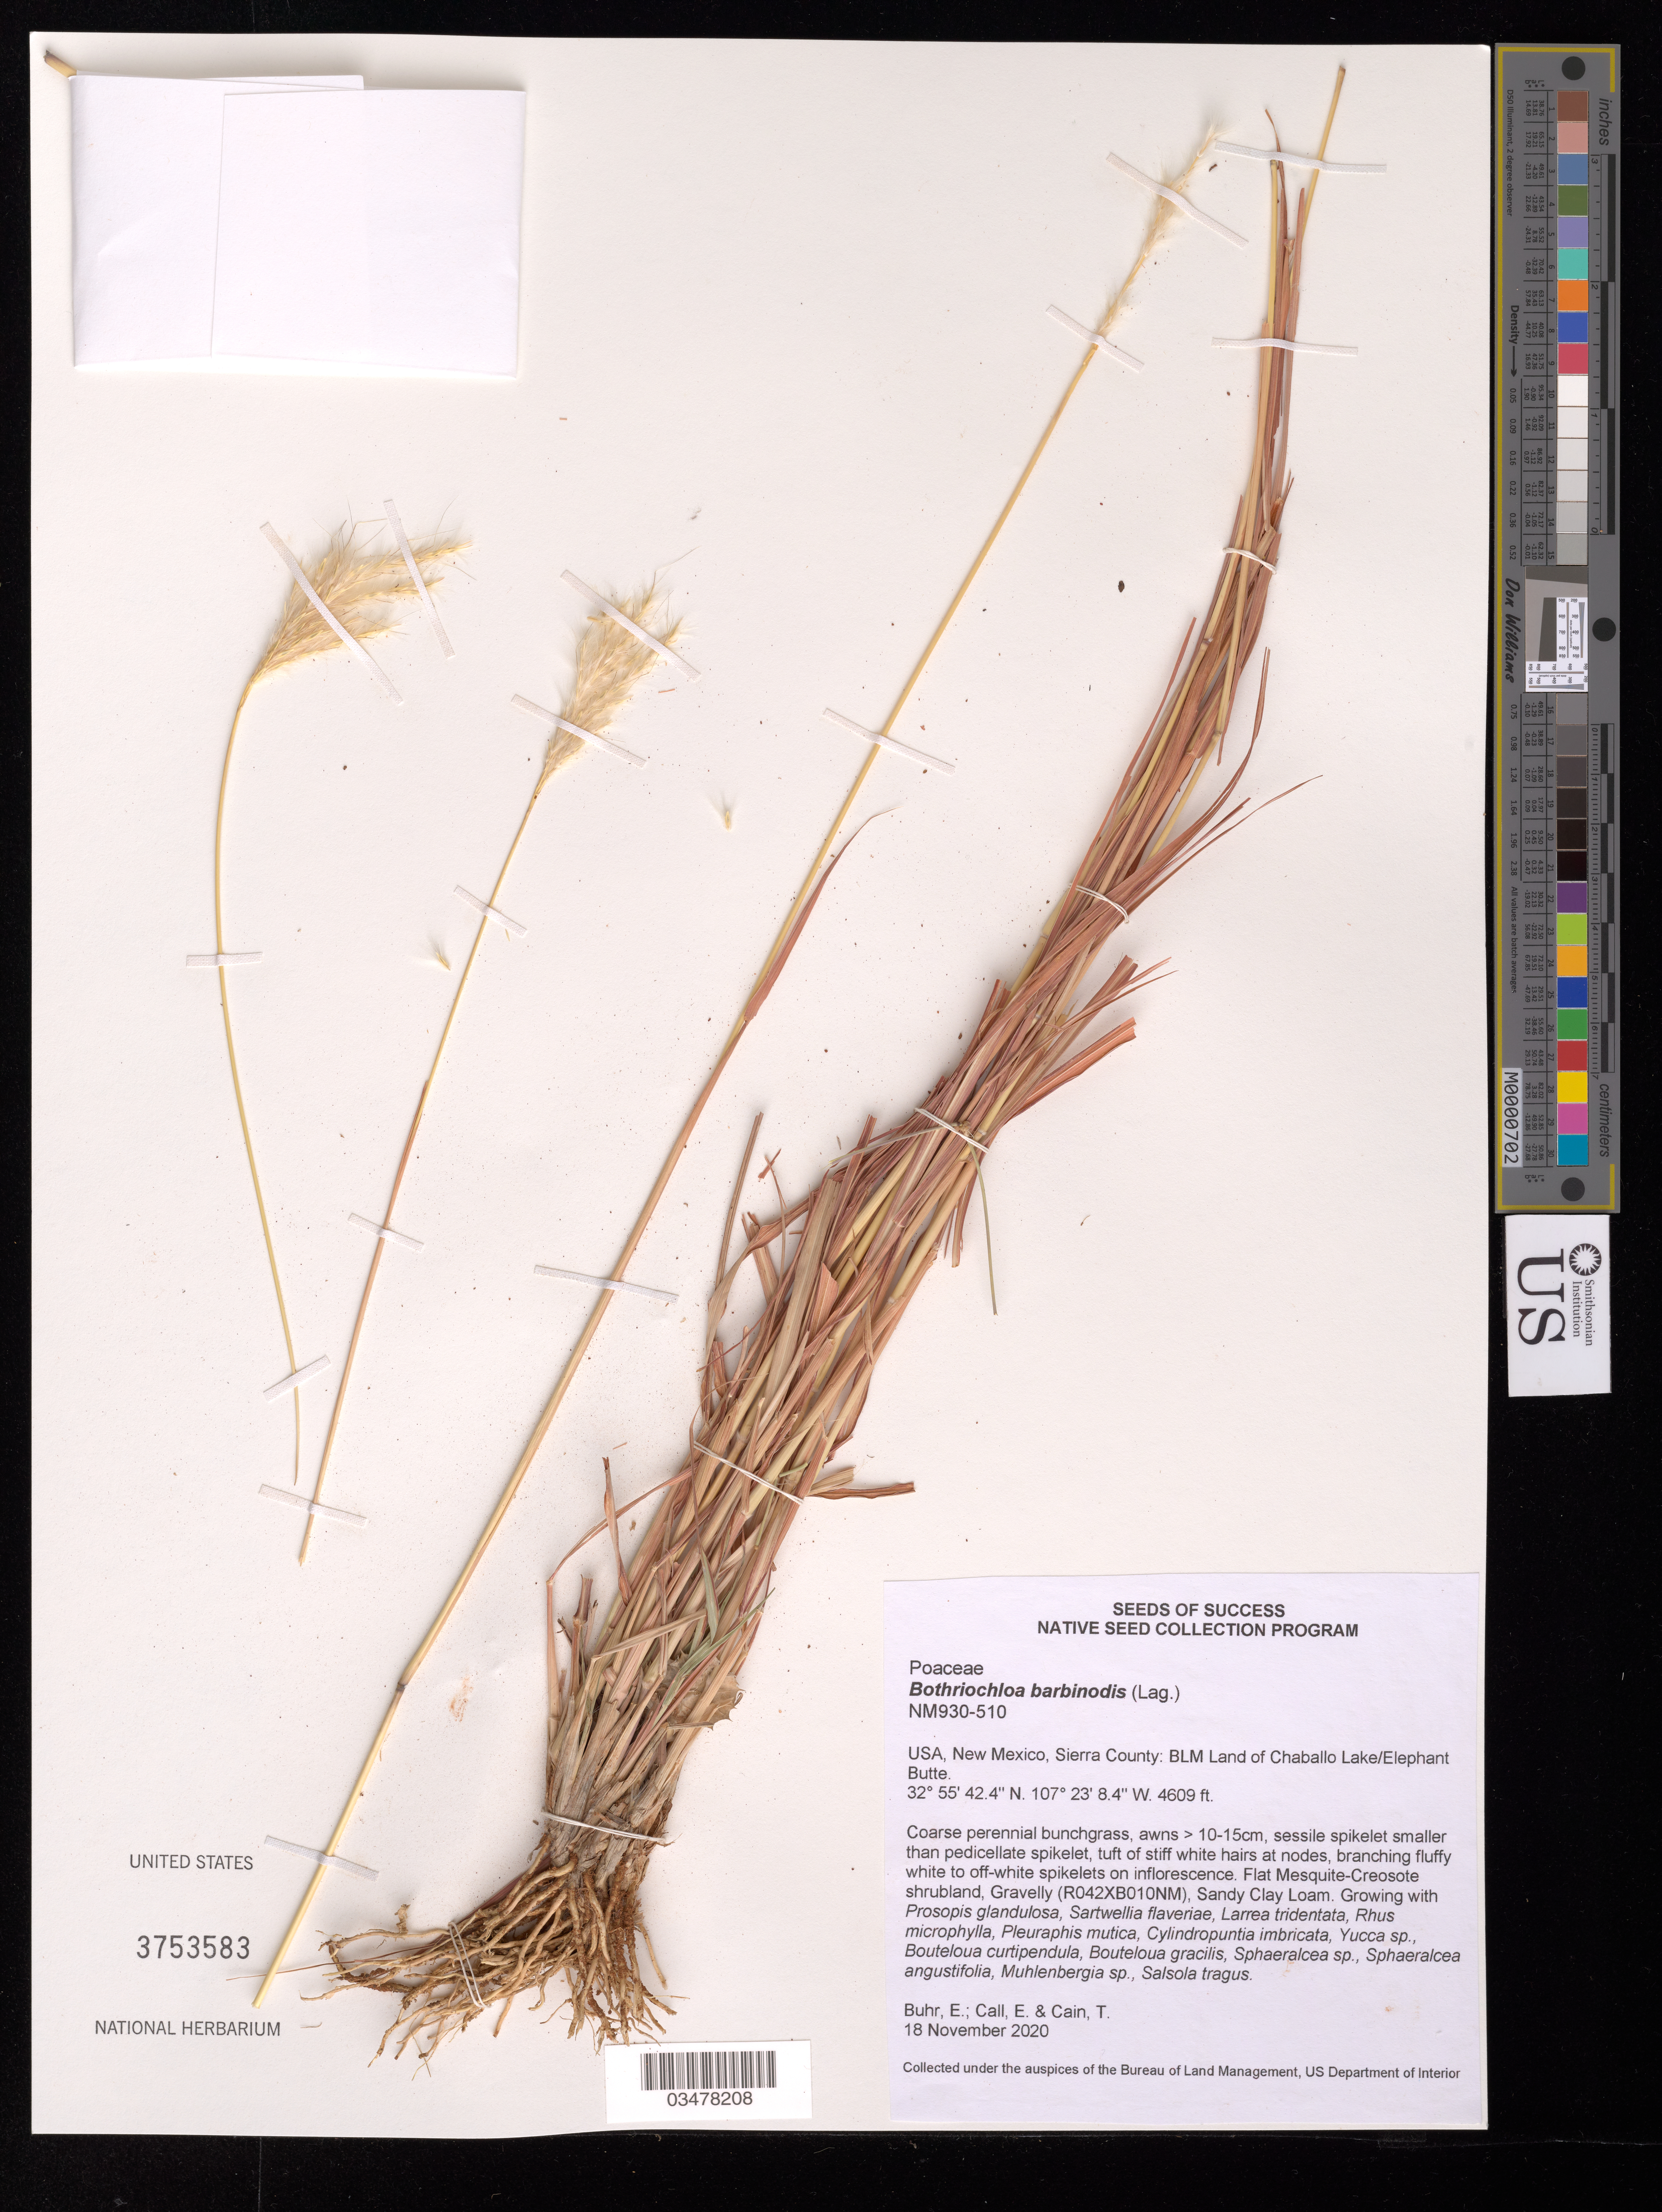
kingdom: Plantae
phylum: Tracheophyta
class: Liliopsida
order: Poales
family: Poaceae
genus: Bothriochloa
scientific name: Bothriochloa barbinodis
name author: (Lag.) Herter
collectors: E. Buhr, E. Call & T. Cain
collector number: NM930-510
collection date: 2020-11-18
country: United States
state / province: New Mexico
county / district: Sierra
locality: BLM Land of Chaballo Lake/Elephant Butte.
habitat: Gravely, sandy clay loam. Flat Mesquite-Creosote shrubland. With Prosopis glandulosa, Larrea tridentata, Phus microphylla, Salsola tragus, etc.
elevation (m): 1405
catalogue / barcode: US 3753583